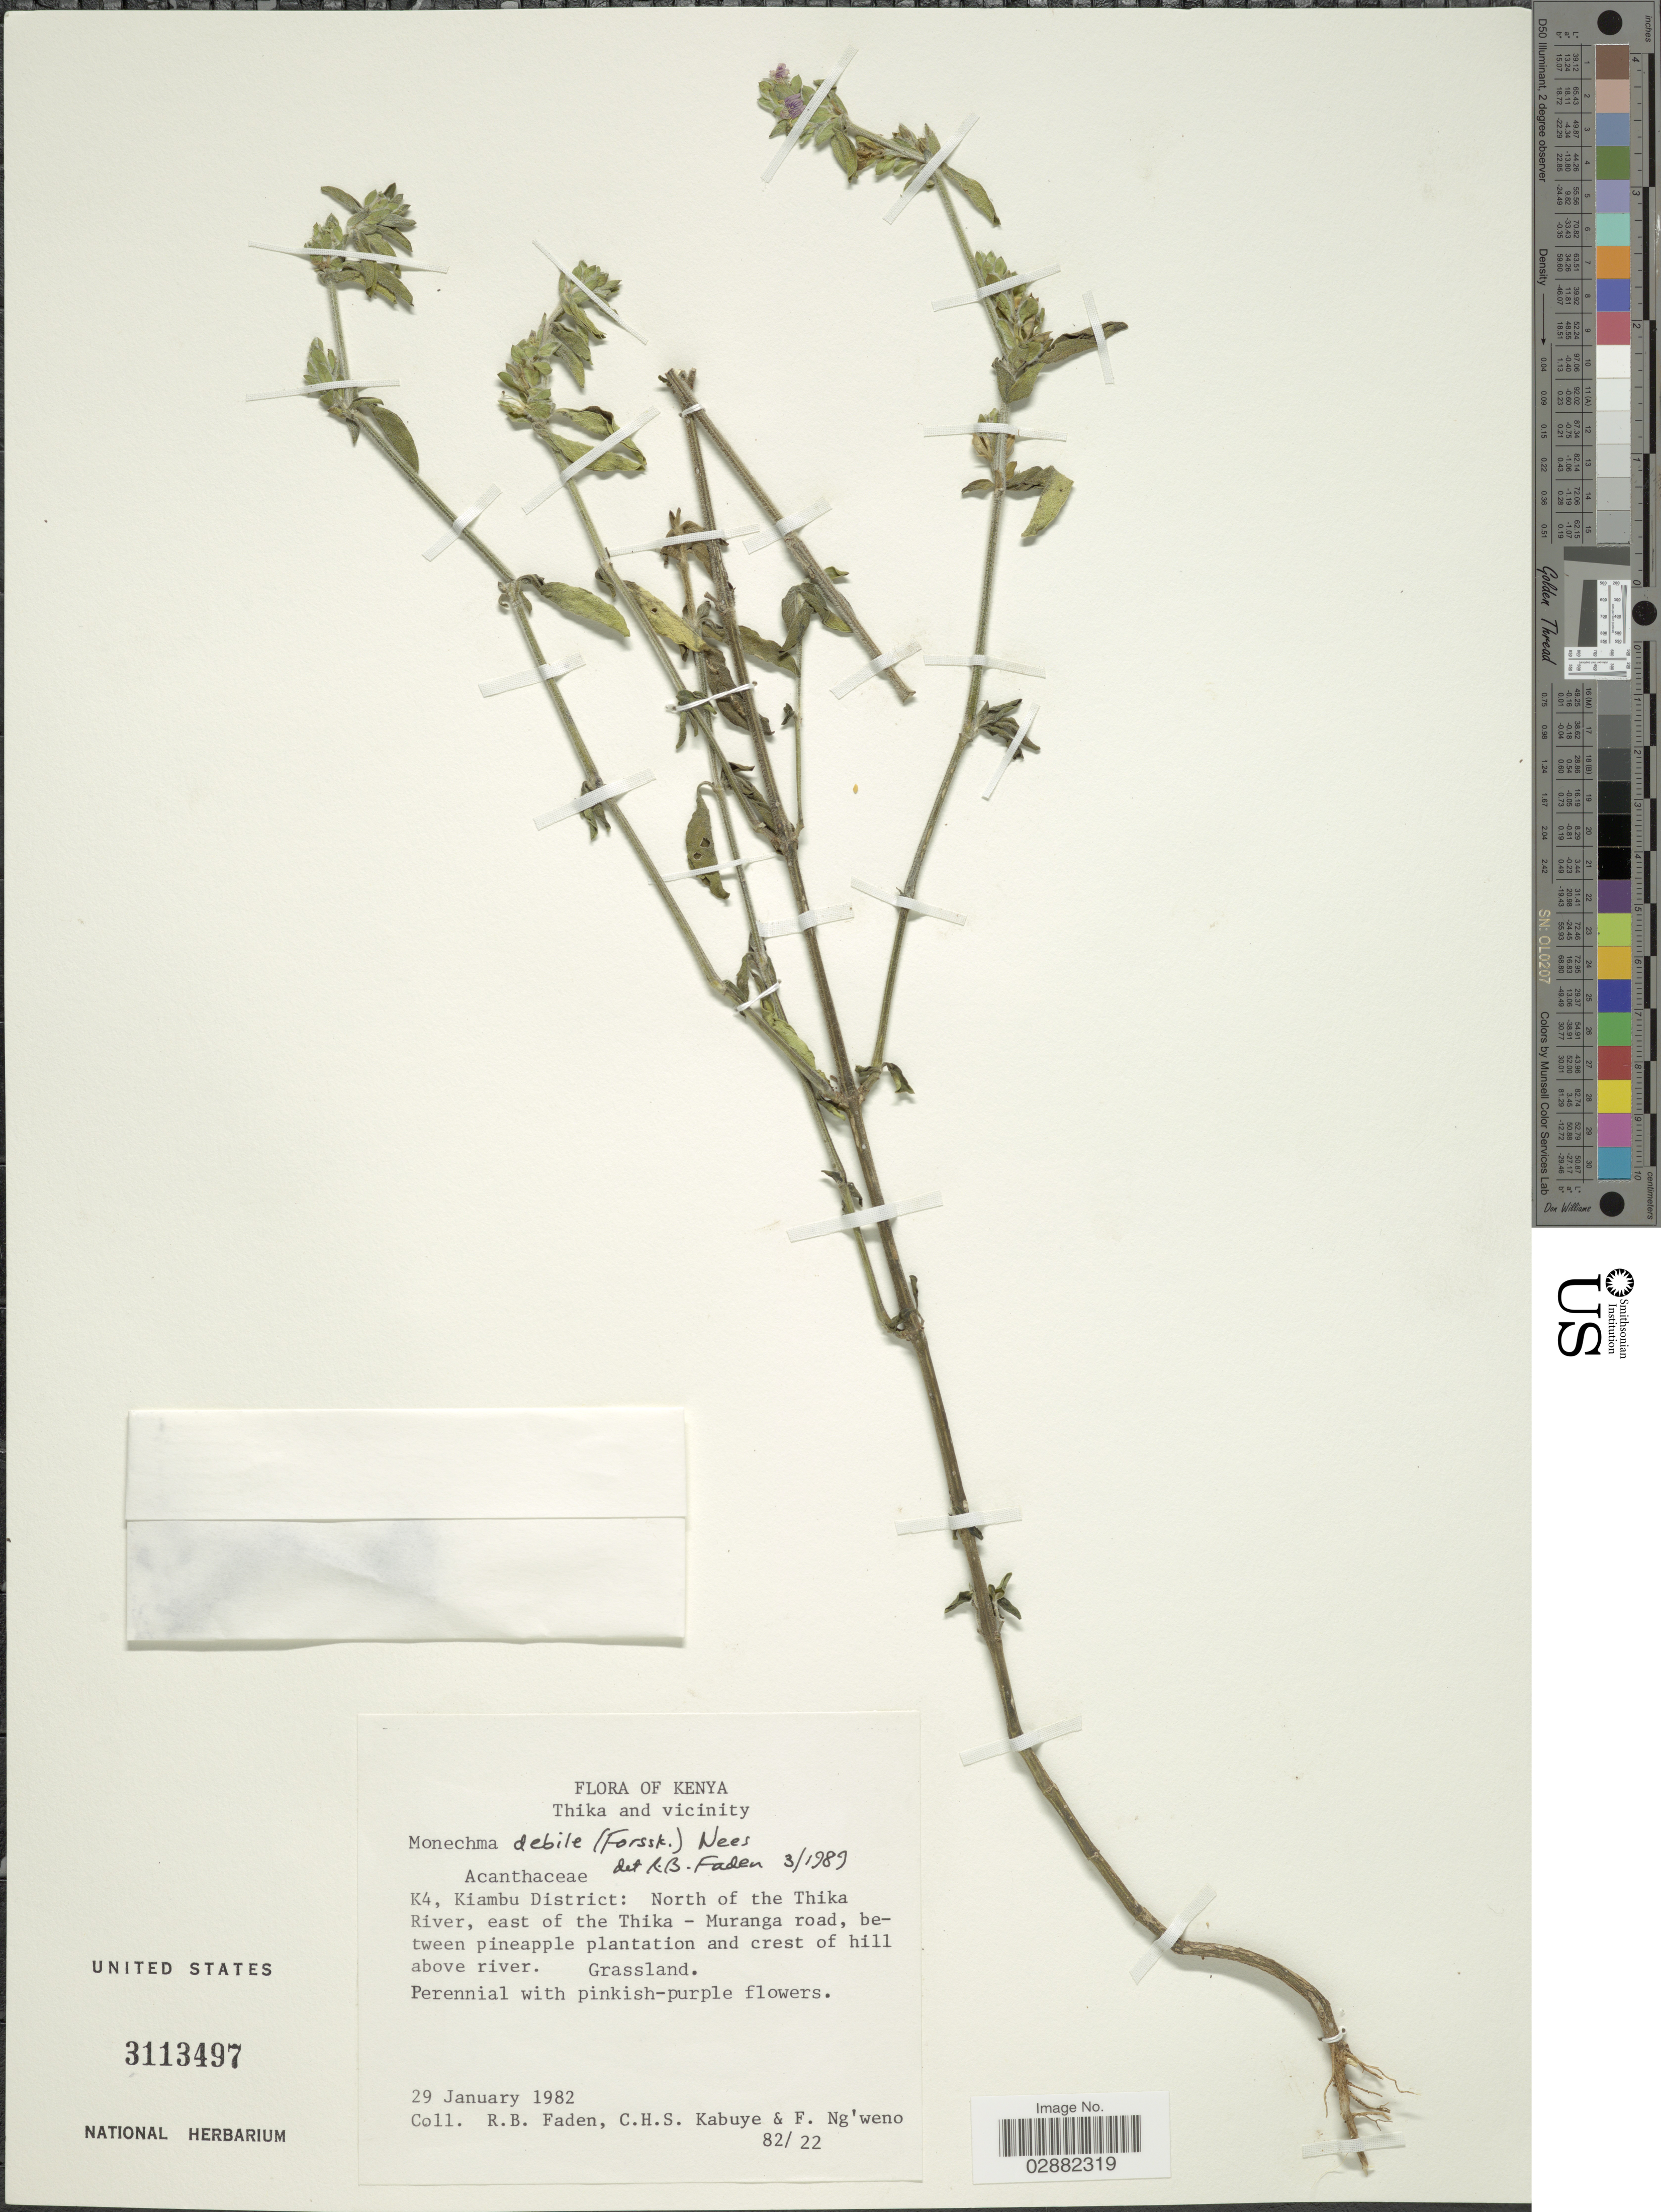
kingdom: Plantae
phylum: Tracheophyta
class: Magnoliopsida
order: Lamiales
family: Acanthaceae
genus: Justicia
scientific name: Justicia debilis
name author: (Forssk.) Vahl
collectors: R. B. Faden, C. Kabuye & F. Ng'weno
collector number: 82/22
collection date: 1982-01-29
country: Kenya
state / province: Kiambu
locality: Thika and vicinity. K4, Kiambu District: North of the Thika River, east of the Thika - Muranga road, between pineapple plantation and crest of hill above river. Grassland.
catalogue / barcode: US 3113497